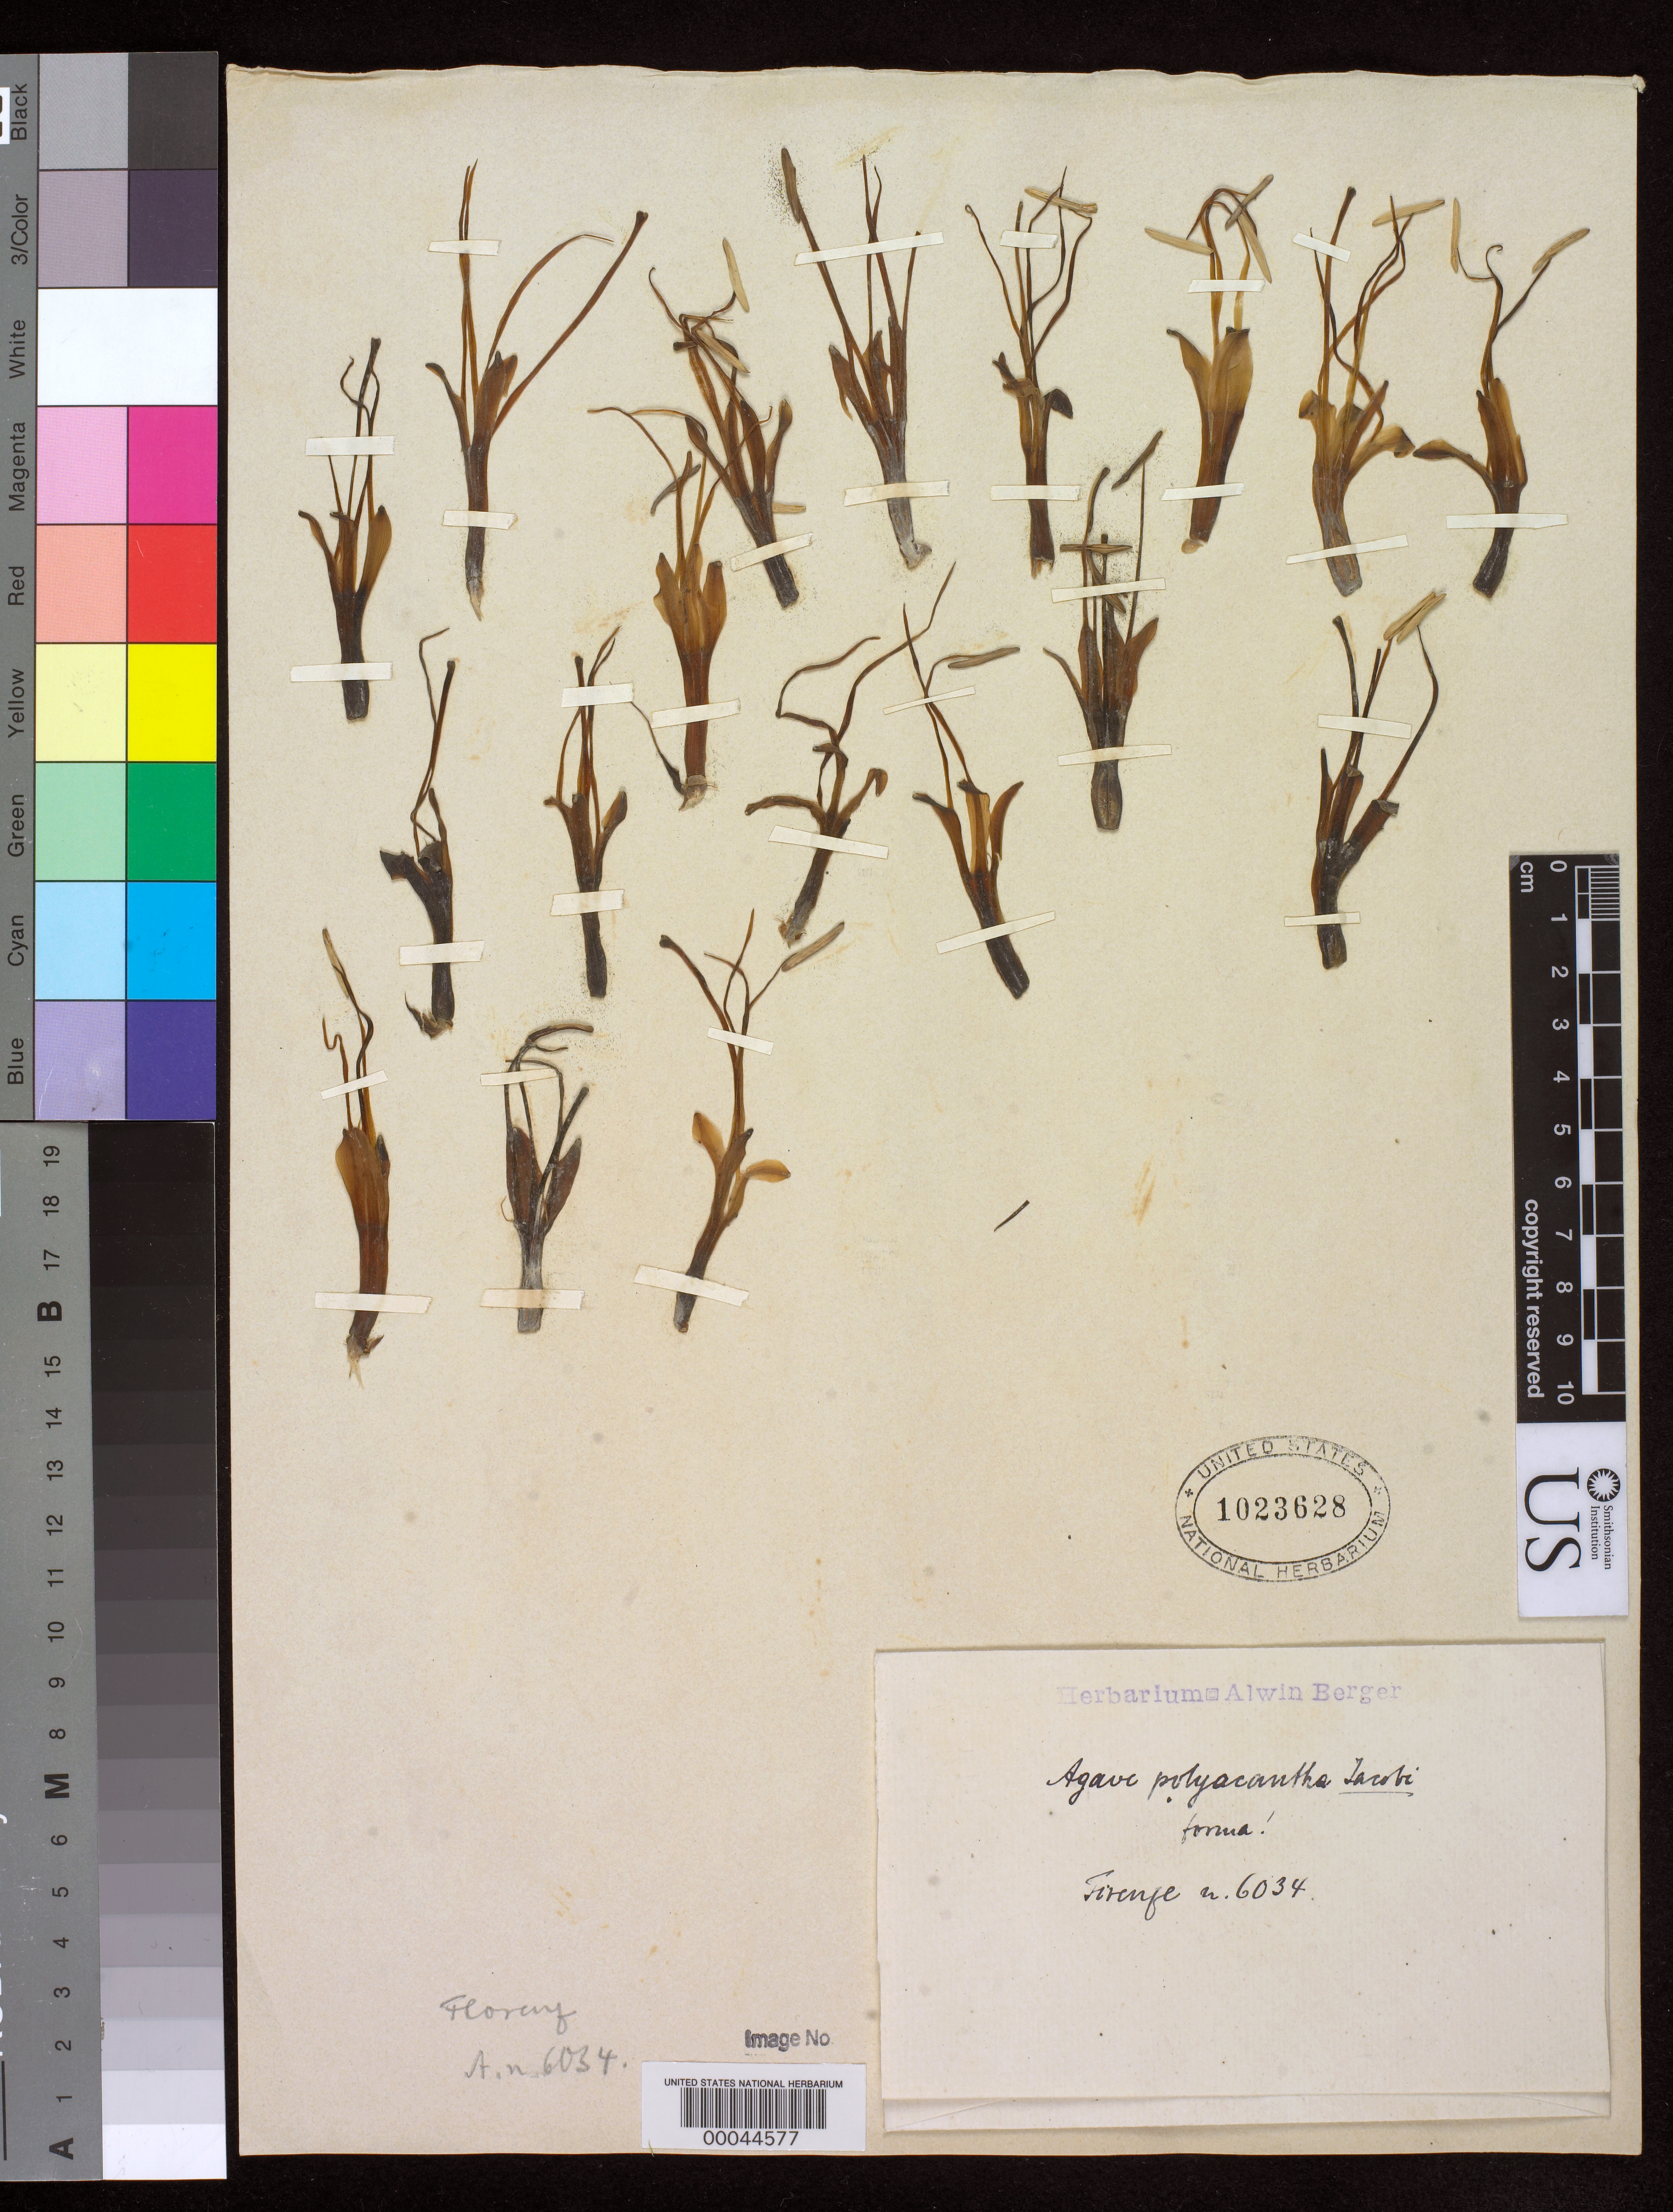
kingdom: Plantae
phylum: Tracheophyta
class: Liliopsida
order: Asparagales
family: Asparagaceae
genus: Agave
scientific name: Agave polyacantha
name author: Haw.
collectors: ex herb. A. Berger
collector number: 6034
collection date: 1909-06-02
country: Mexico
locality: Cultivated at La Mortola, Italy.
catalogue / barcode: US 1023628